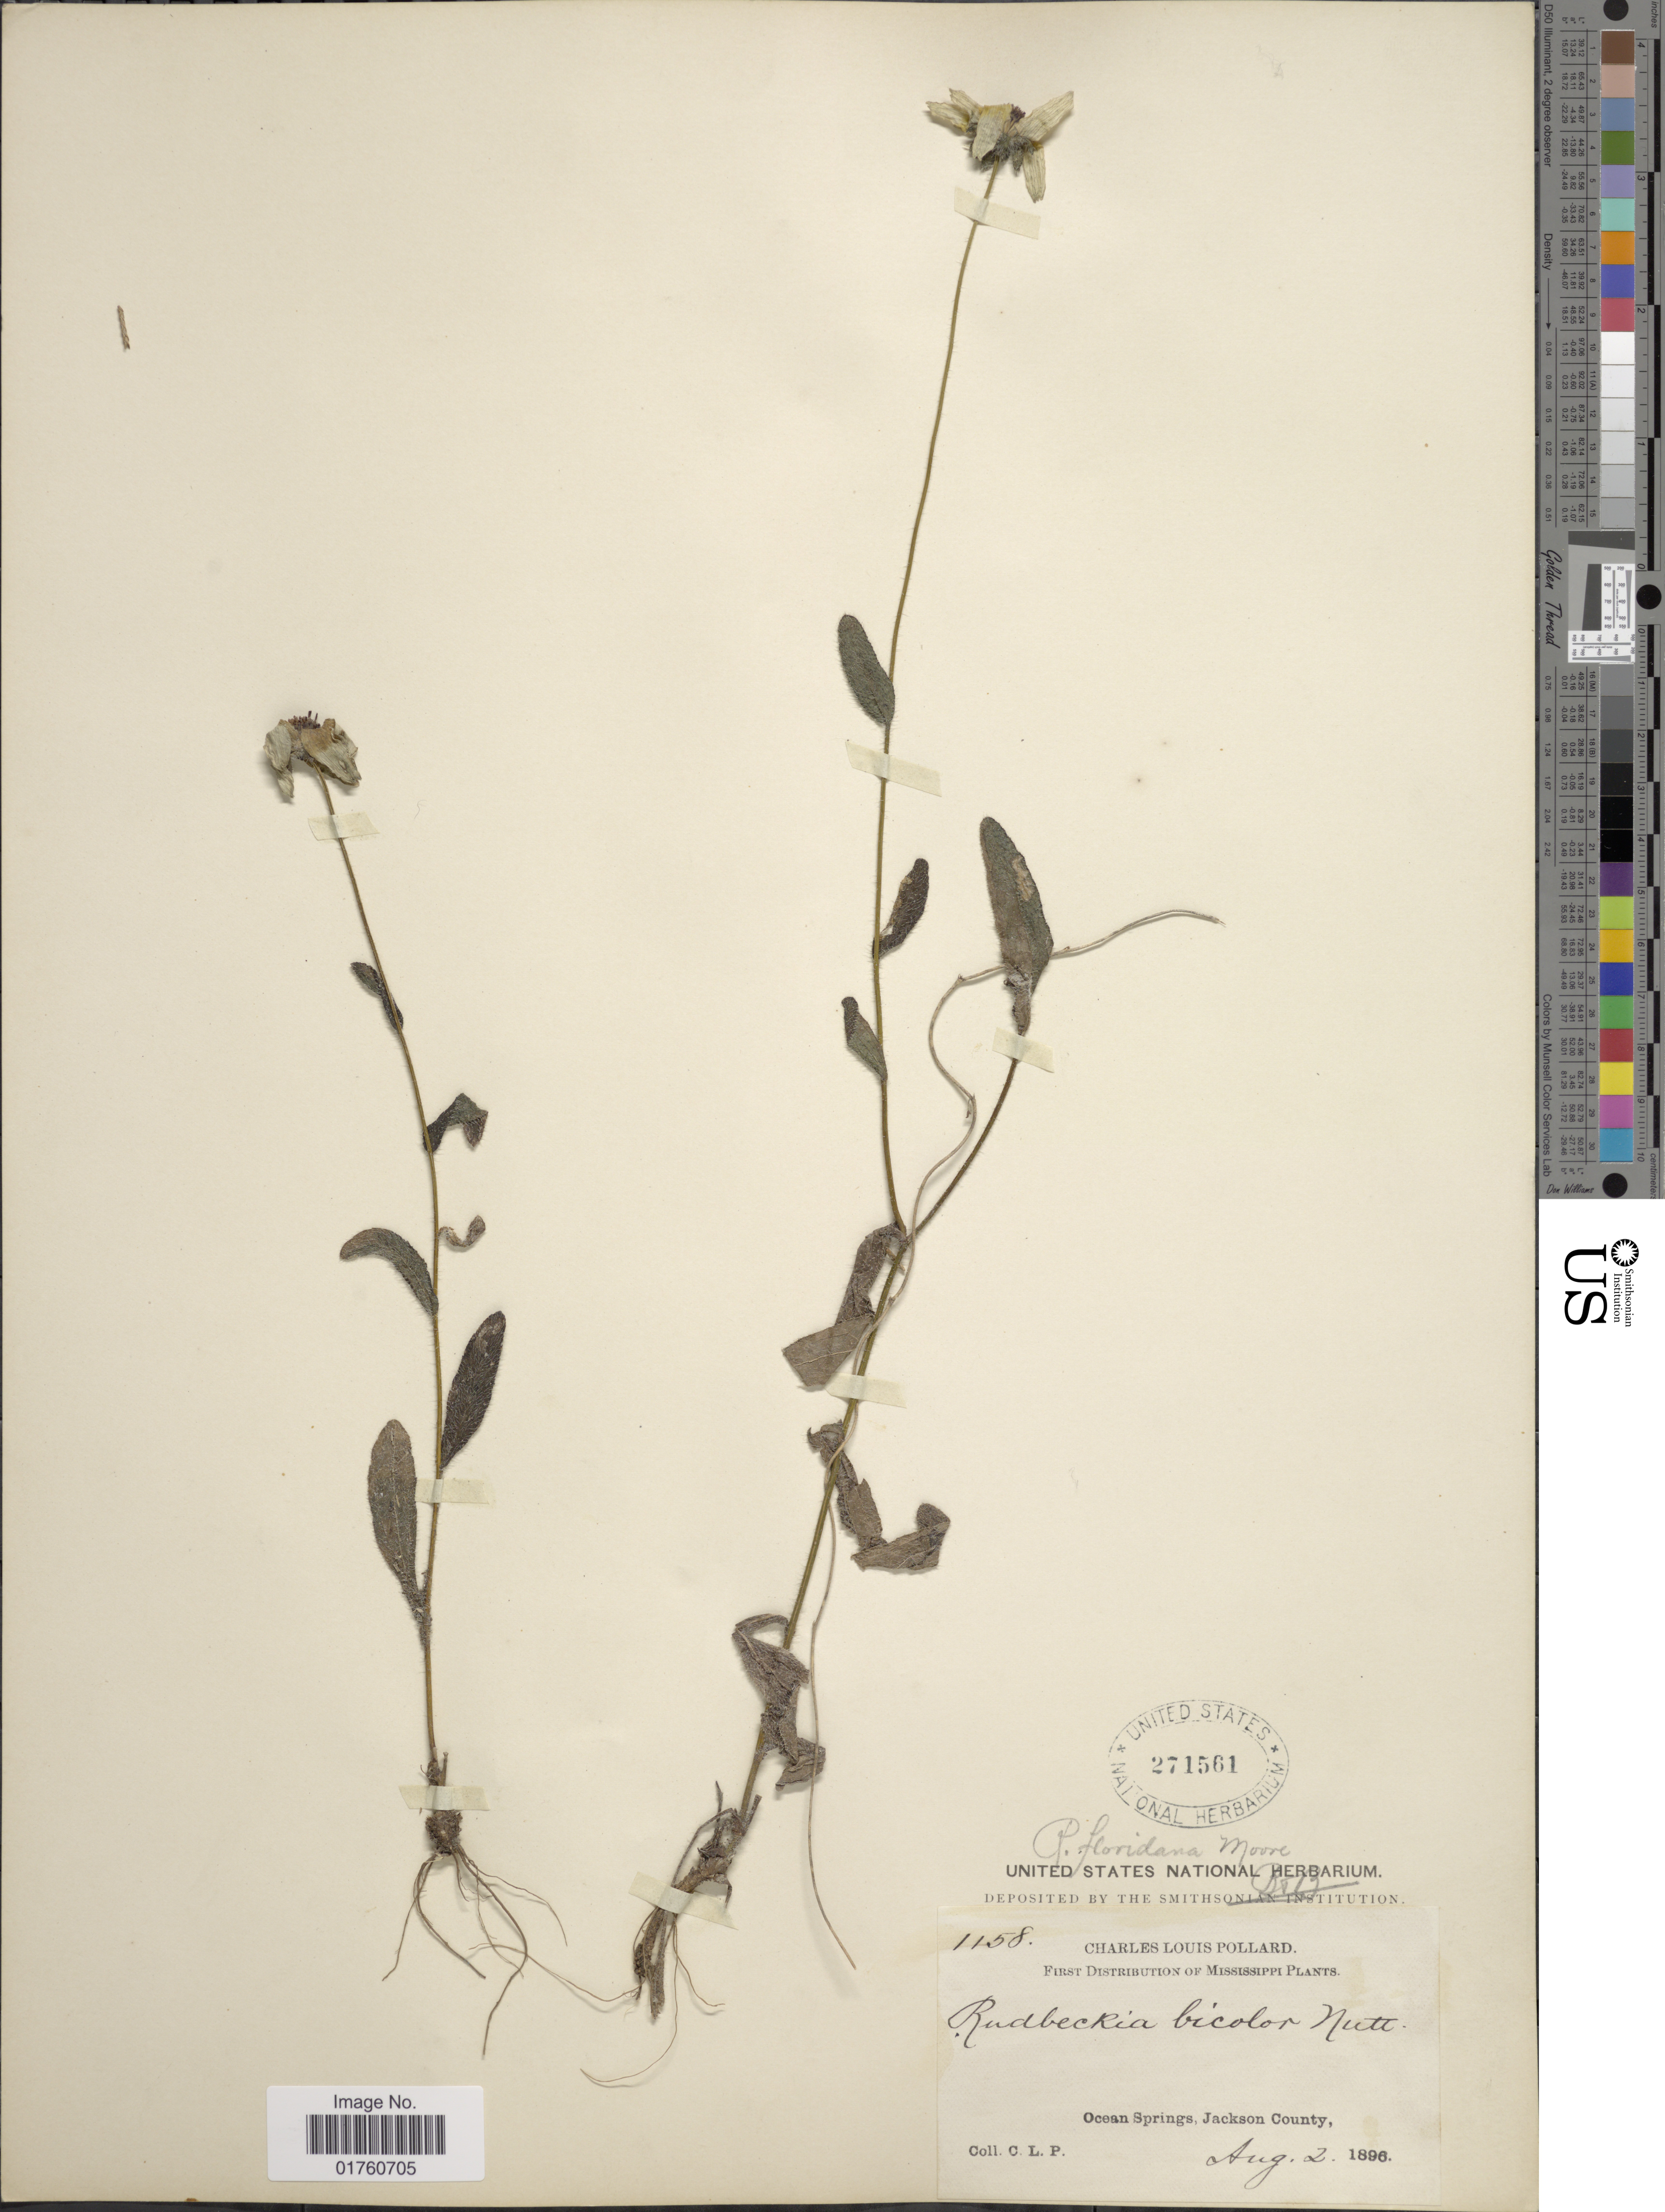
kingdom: Plantae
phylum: Tracheophyta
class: Magnoliopsida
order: Asterales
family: Asteraceae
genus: Rudbeckia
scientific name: Rudbeckia floridana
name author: T.V. Moore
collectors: C. L. Pollard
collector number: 1158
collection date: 1896-08-02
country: United States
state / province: Mississippi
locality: Ocean Springs, jackson County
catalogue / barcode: US 271561